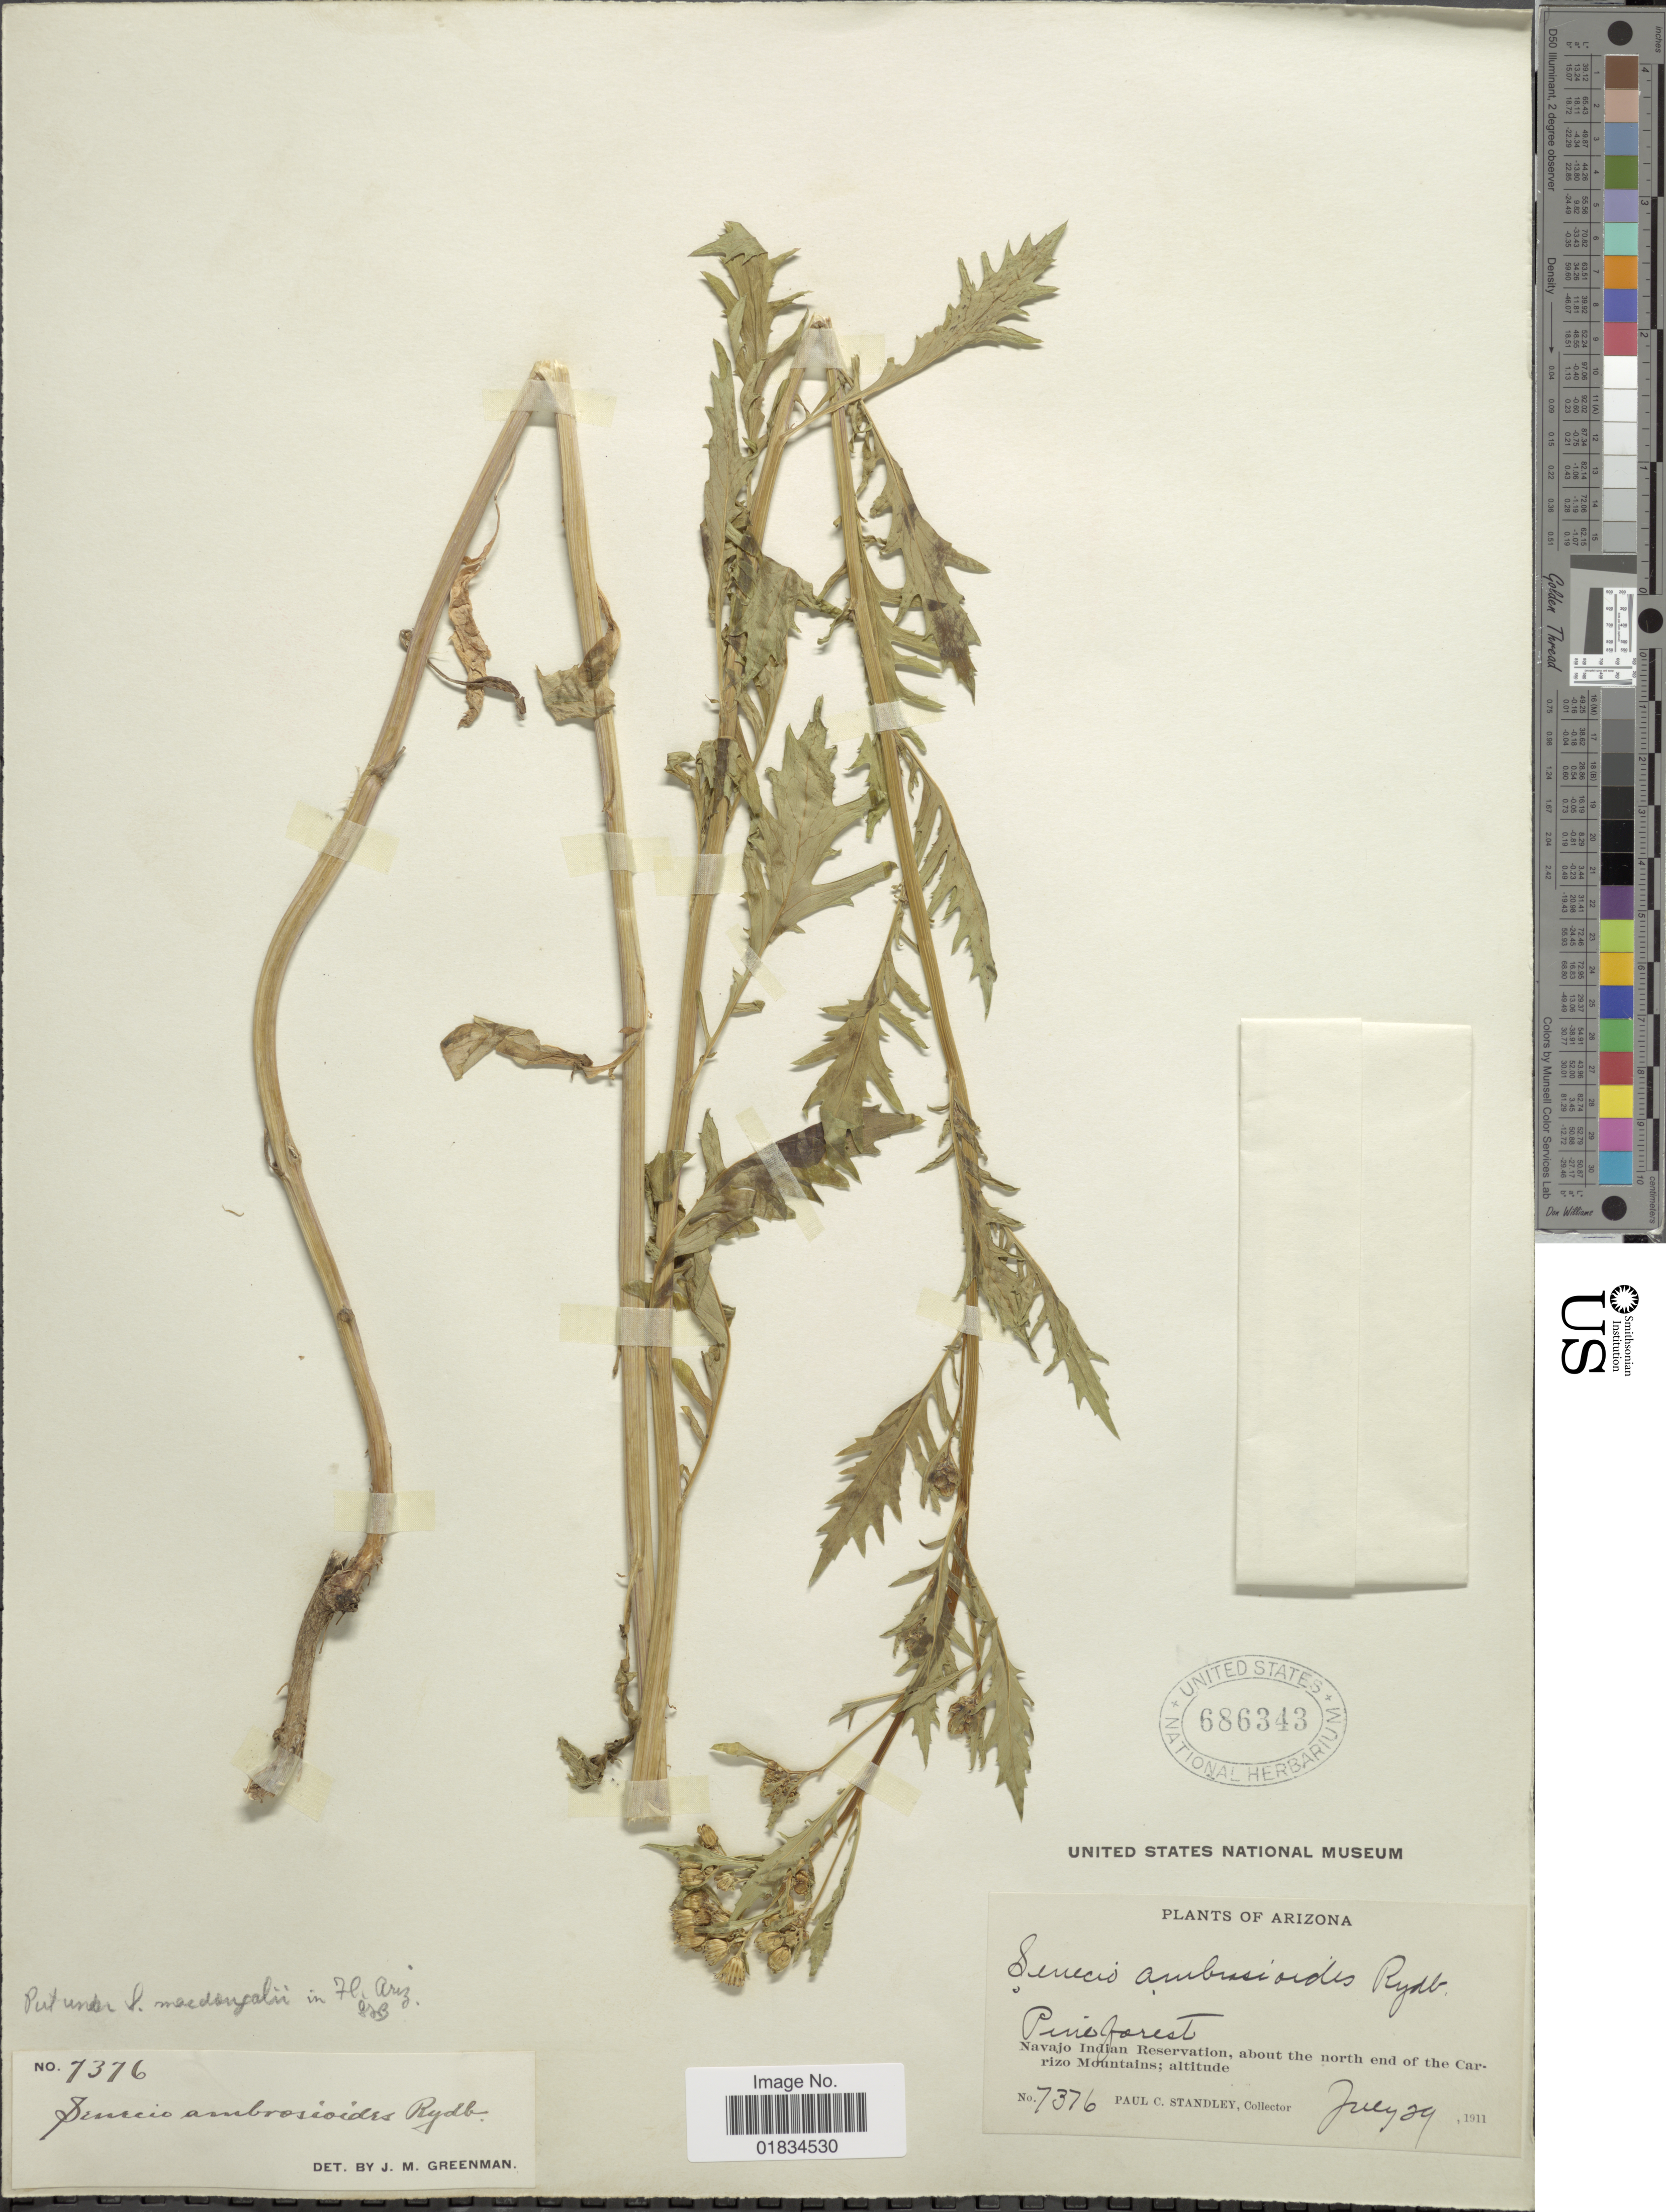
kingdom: Plantae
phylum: Tracheophyta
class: Magnoliopsida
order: Asterales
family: Asteraceae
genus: Senecio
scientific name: Senecio macdougalii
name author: A. Heller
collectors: P. C. Standley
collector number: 7376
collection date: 1911-07-29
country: United States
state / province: Arizona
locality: Navajo Indian Reservaion, about the north end of the Carrizo Mountains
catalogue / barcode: US 686343